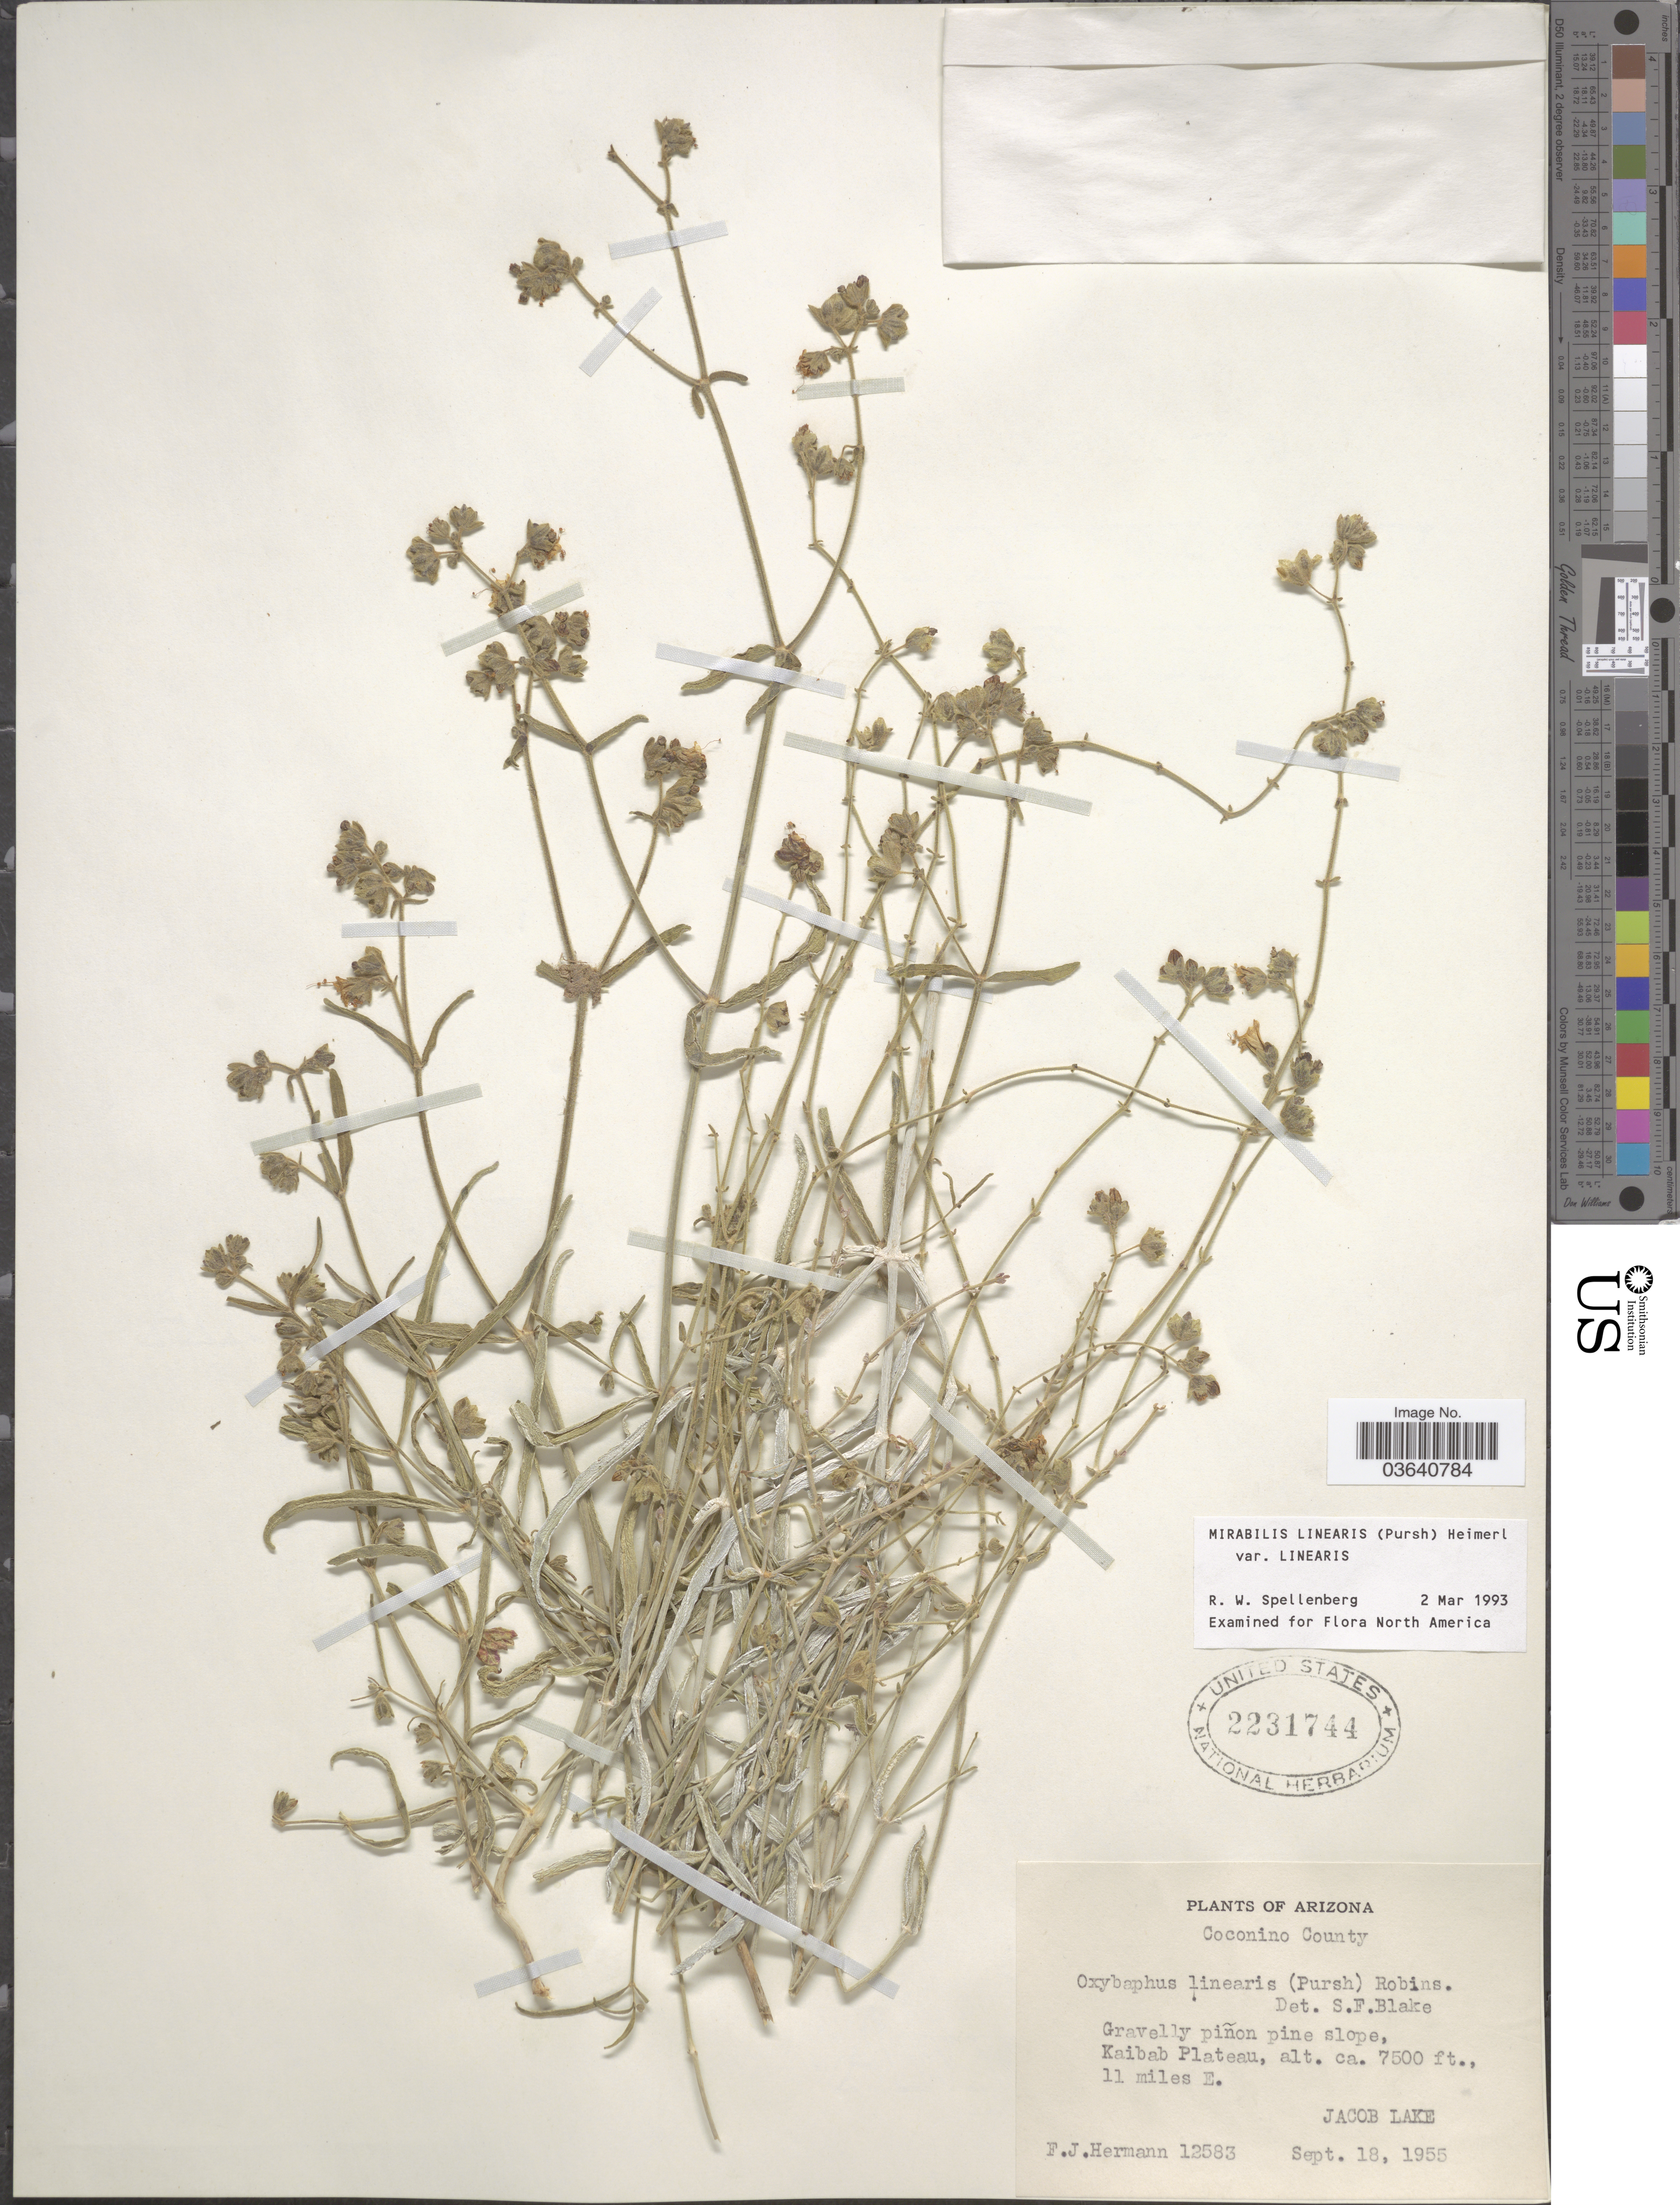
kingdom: Plantae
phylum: Tracheophyta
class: Magnoliopsida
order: Caryophyllales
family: Nyctaginaceae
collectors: F. J. Hermann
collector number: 12583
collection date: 1955-09-18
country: United States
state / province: Arizona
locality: Coconino County. Gravelly piñon pine slope, Kaibab Plateau. 11 miles E. Jacob Lake.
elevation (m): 2286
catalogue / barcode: US 2231744